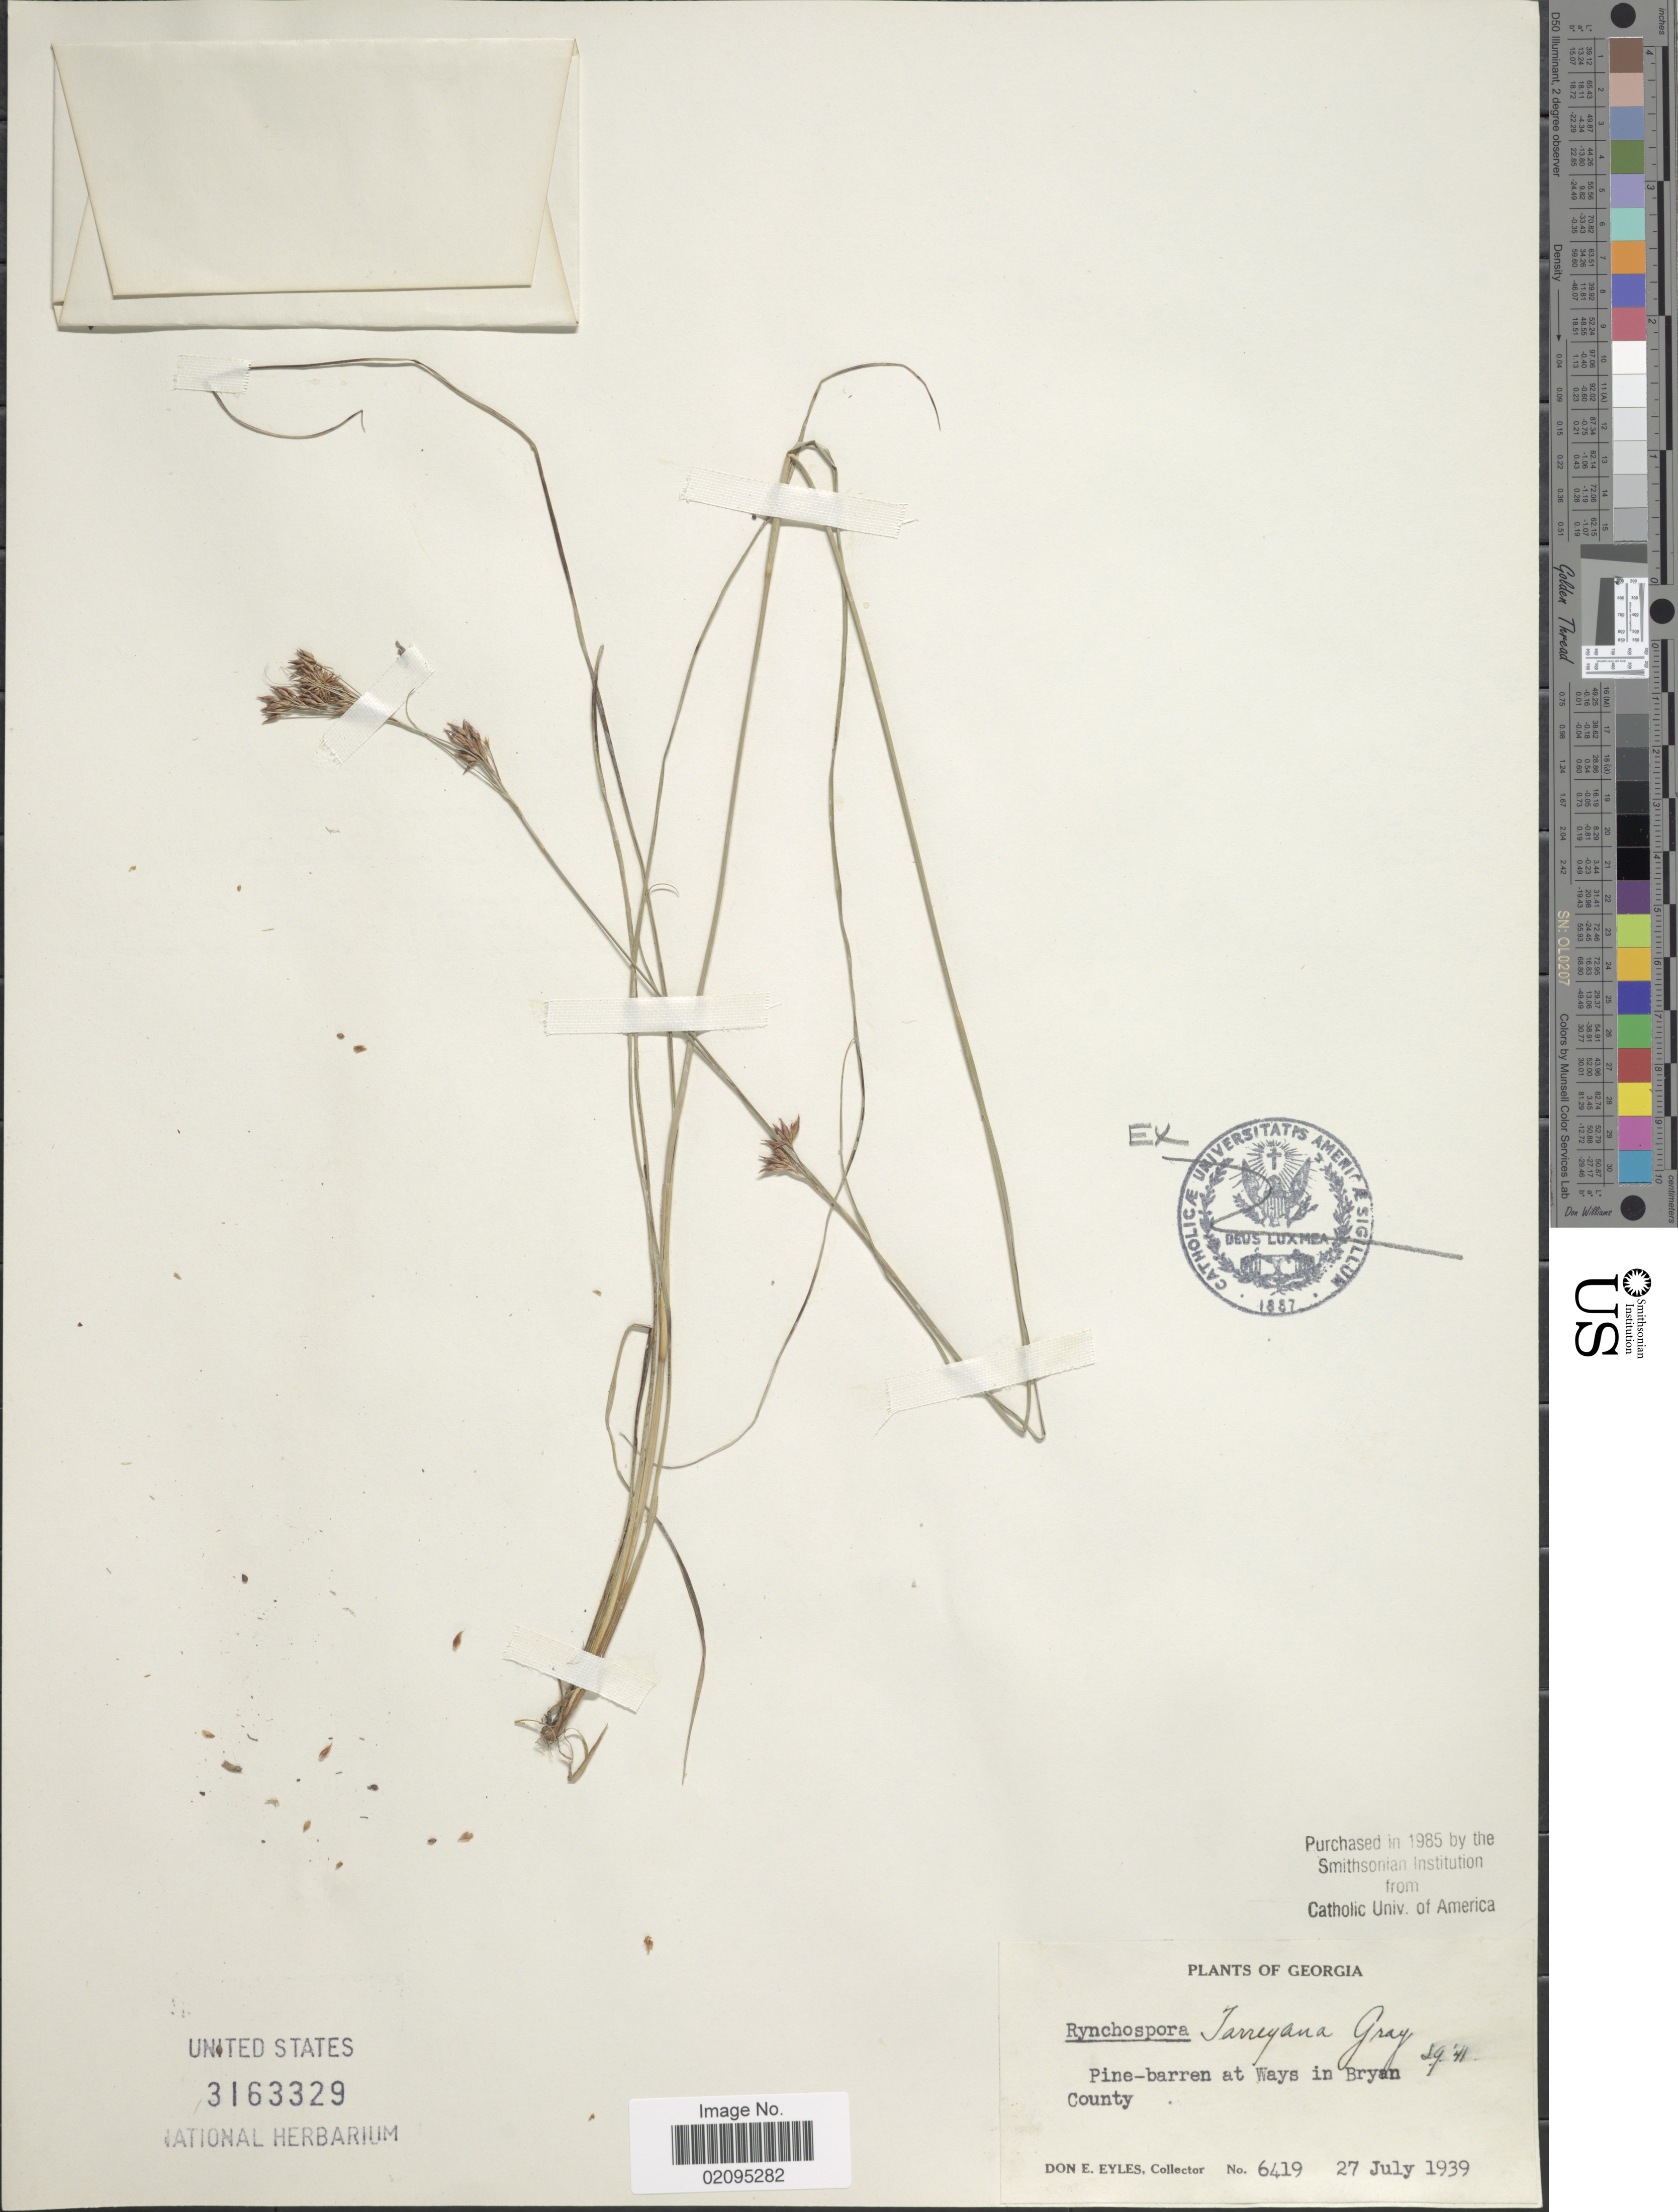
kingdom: Plantae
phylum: Tracheophyta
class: Liliopsida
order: Poales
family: Cyperaceae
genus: Rhynchospora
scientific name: Rhynchospora torreyana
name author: A. Gray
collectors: D. Eyles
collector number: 6419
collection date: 1939-07-27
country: United States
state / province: Georgia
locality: Pine-barren at Ways in Bryan County.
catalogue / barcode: US 3163329